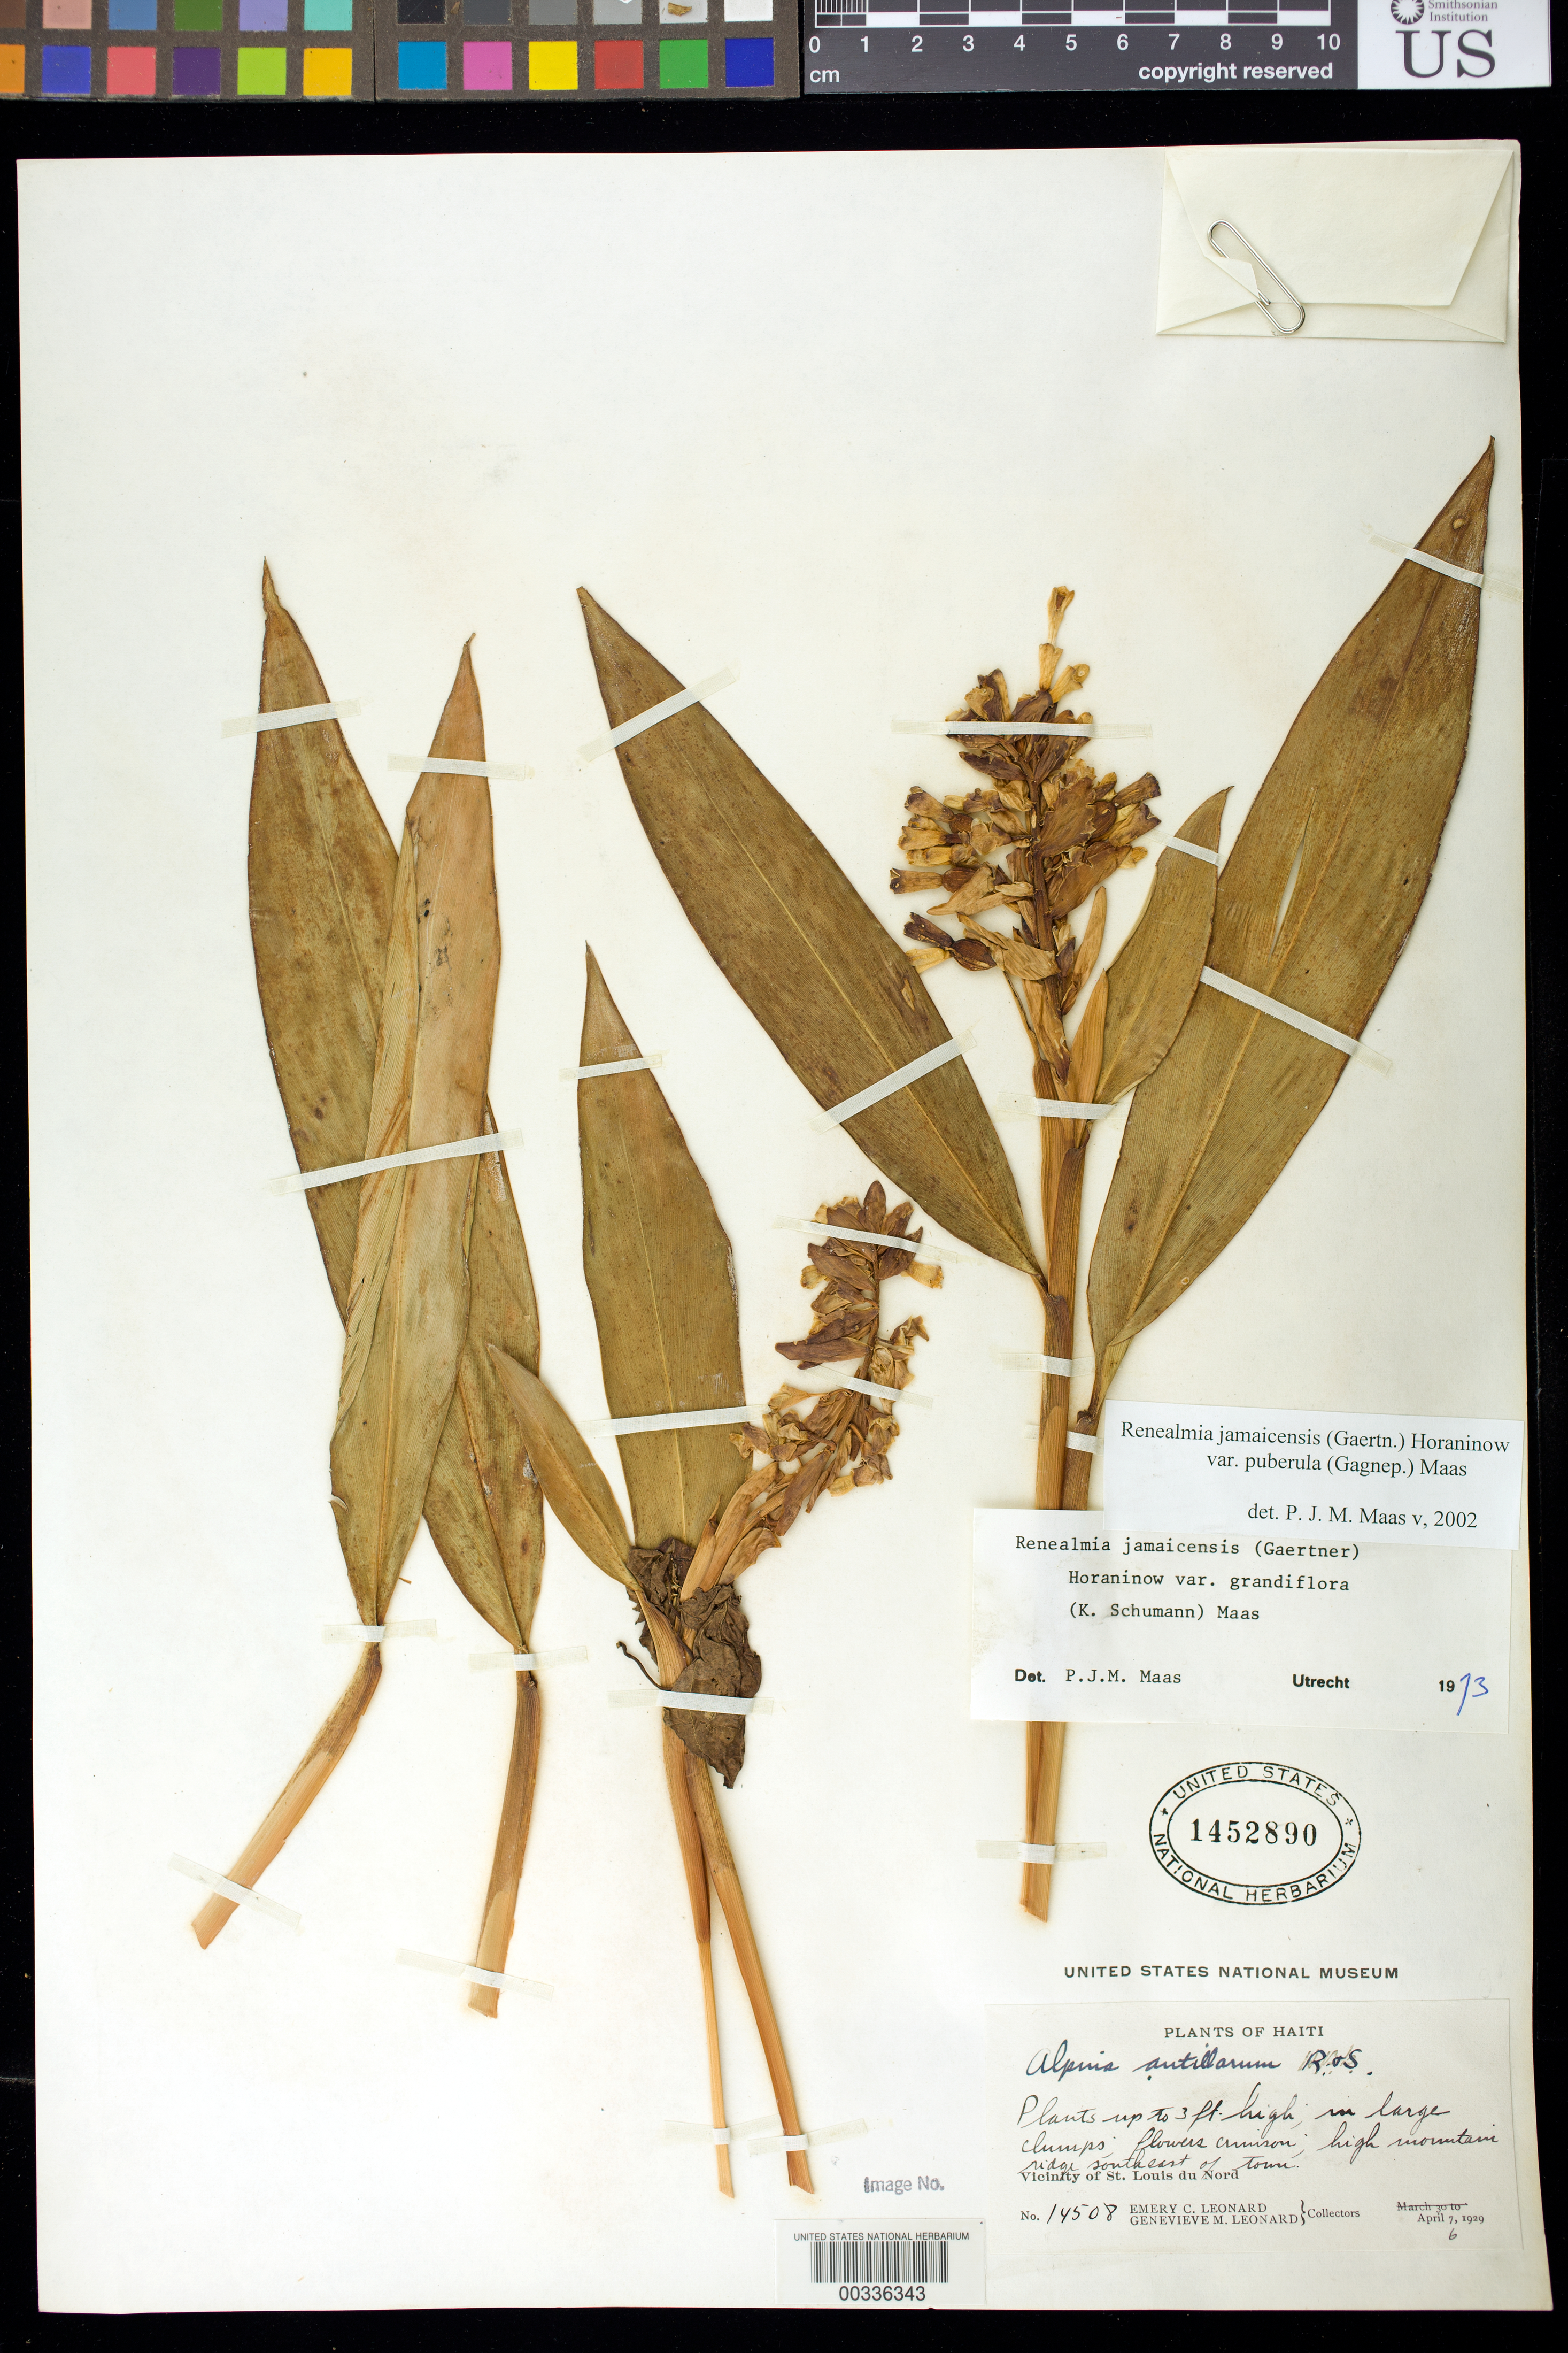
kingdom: Plantae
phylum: Tracheophyta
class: Liliopsida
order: Zingiberales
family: Zingiberaceae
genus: Renealmia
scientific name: Renealmia jamaicensis var. puberula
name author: (Gagnep.) Maas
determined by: Maas, Paul J. M.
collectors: E. C. Leonard & G. M. Leonard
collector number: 14508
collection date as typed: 06 Apr 1929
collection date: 1929-04-06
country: Haiti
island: Hispaniola Island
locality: High mountain ridge se of town, vicinity of st. louis du nord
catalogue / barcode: US 1452890